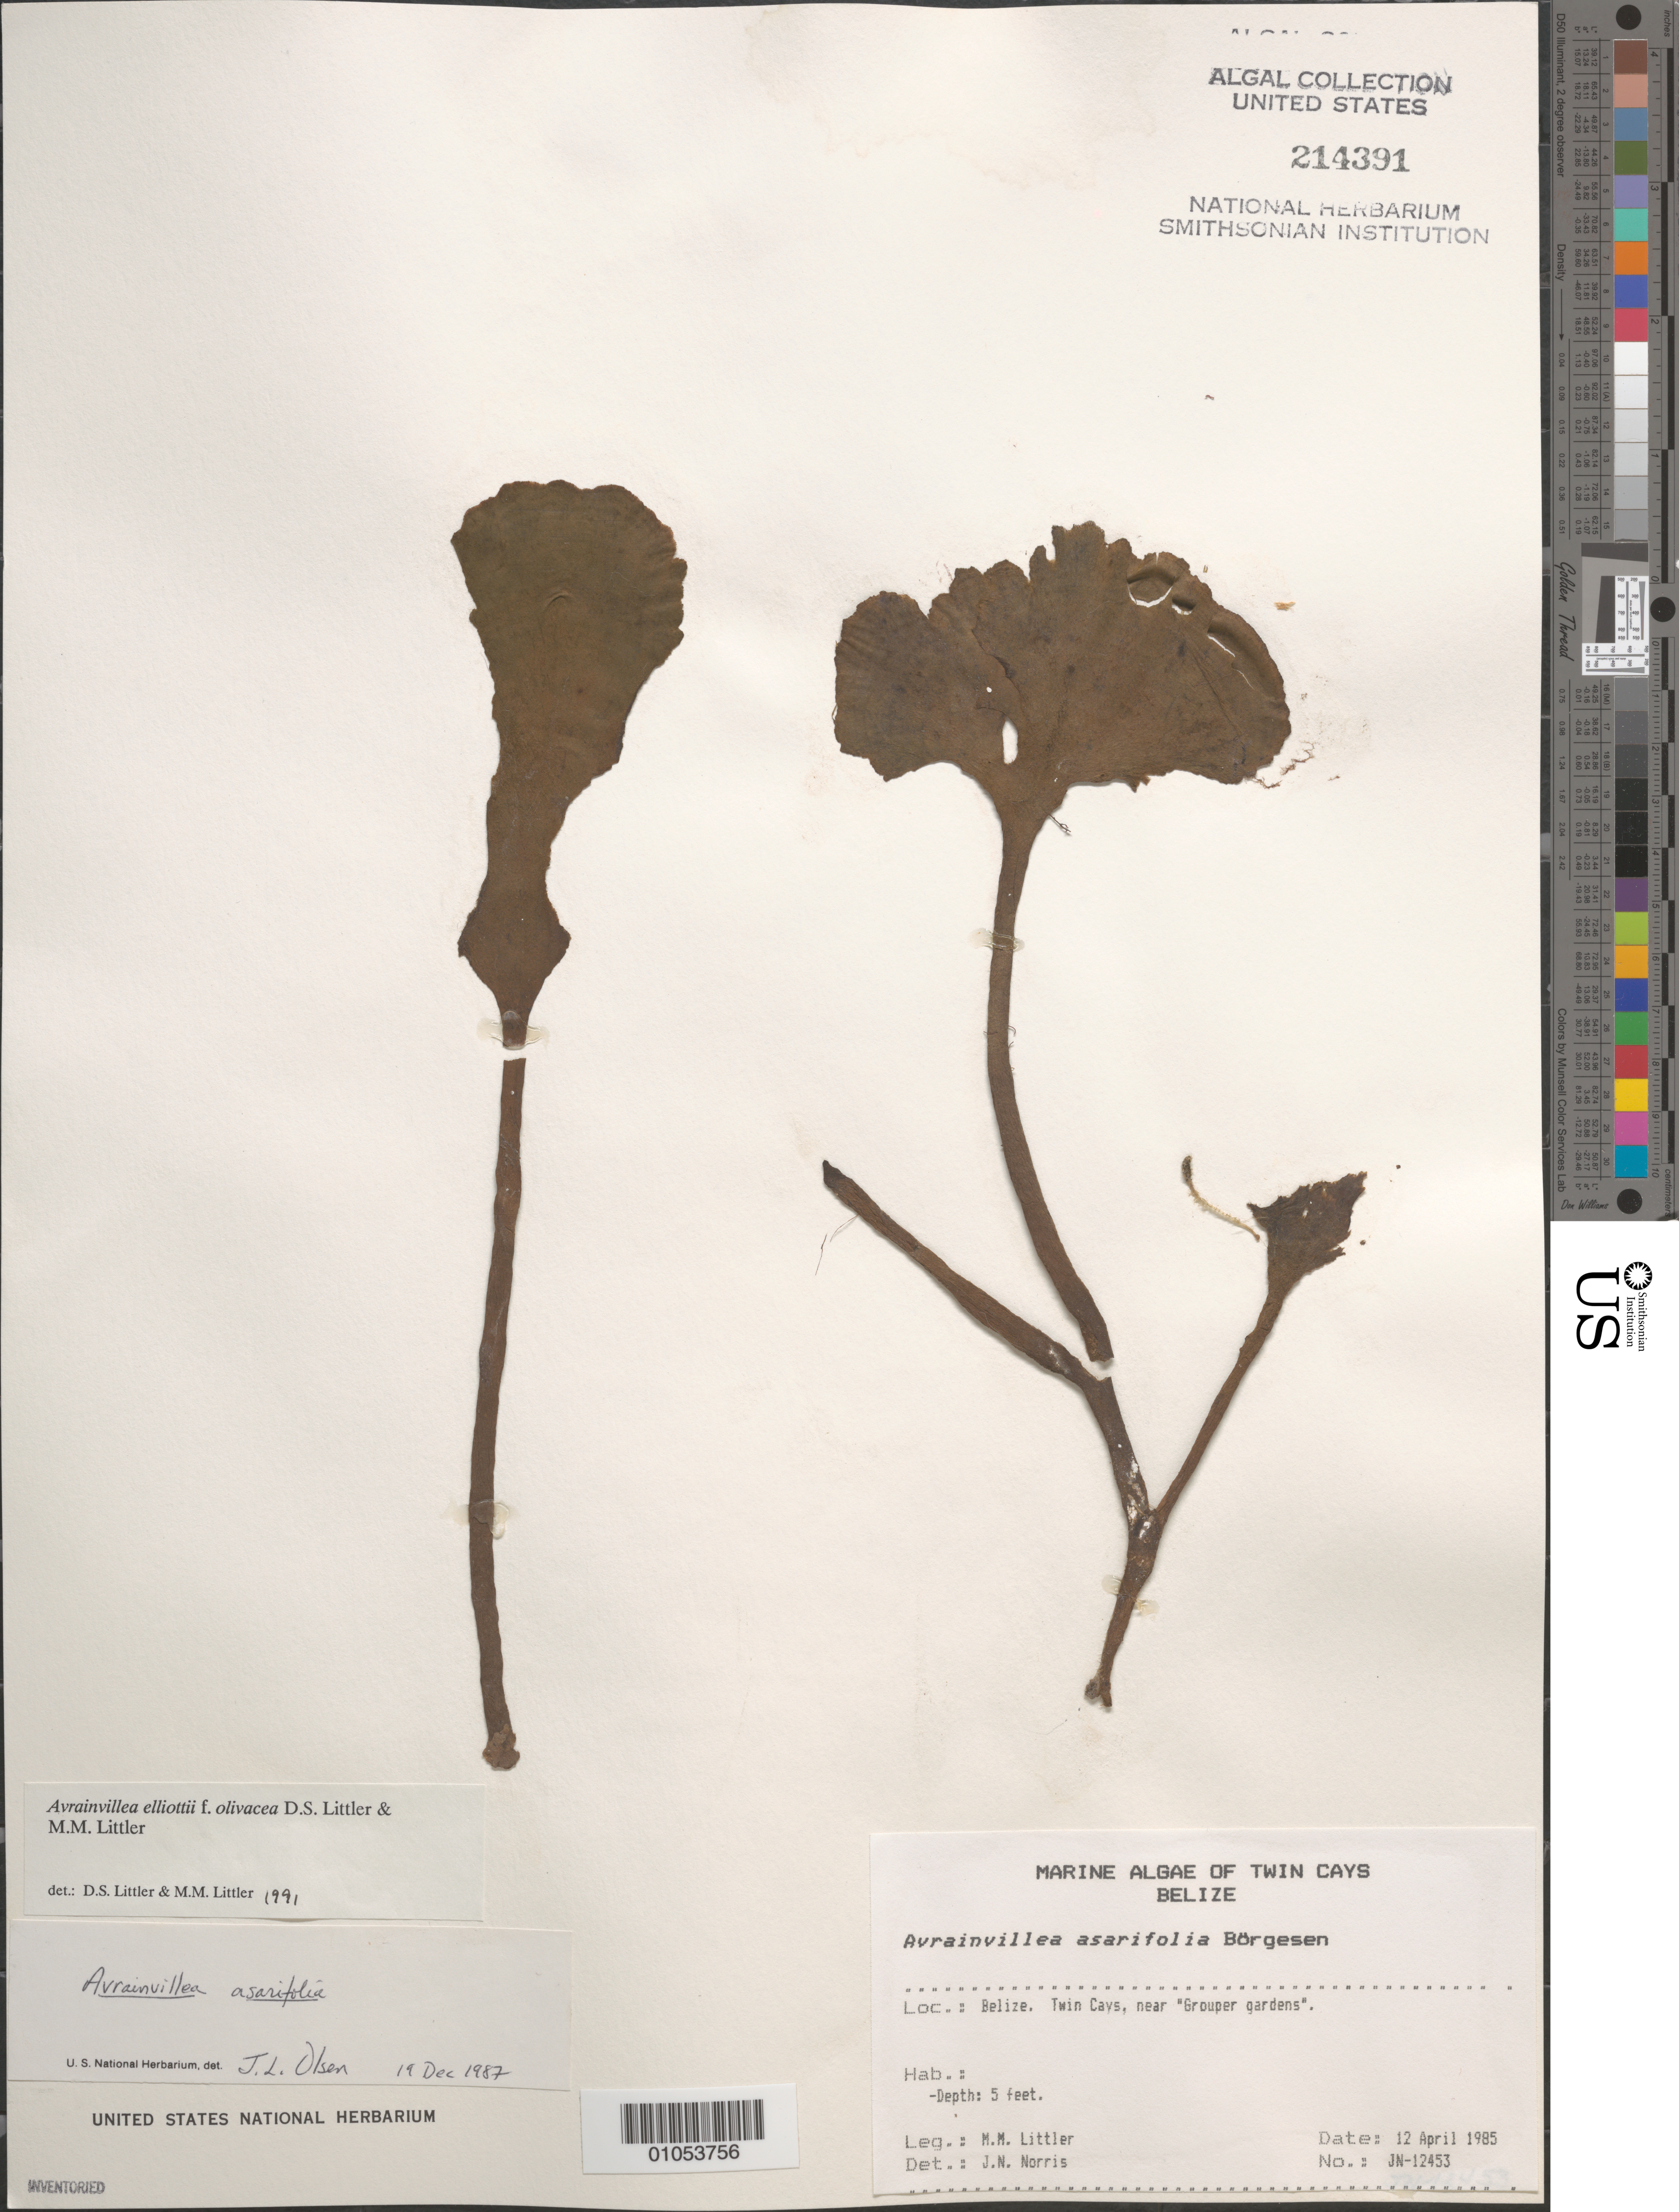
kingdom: Plantae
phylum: Chlorophyta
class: Ulvophyceae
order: Bryopsidales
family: Dichotomosiphonaceae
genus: Avrainvillea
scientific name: Avrainvillea elliottii f. olivacea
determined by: Littler, D. S.; Littler, M. M.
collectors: M. M. Littler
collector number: JN-12453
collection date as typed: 12 Apr 1985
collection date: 1985-04-12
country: Belize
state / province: Stann Creek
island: Twin Cays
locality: Near Grouper Gardens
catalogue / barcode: US 214391